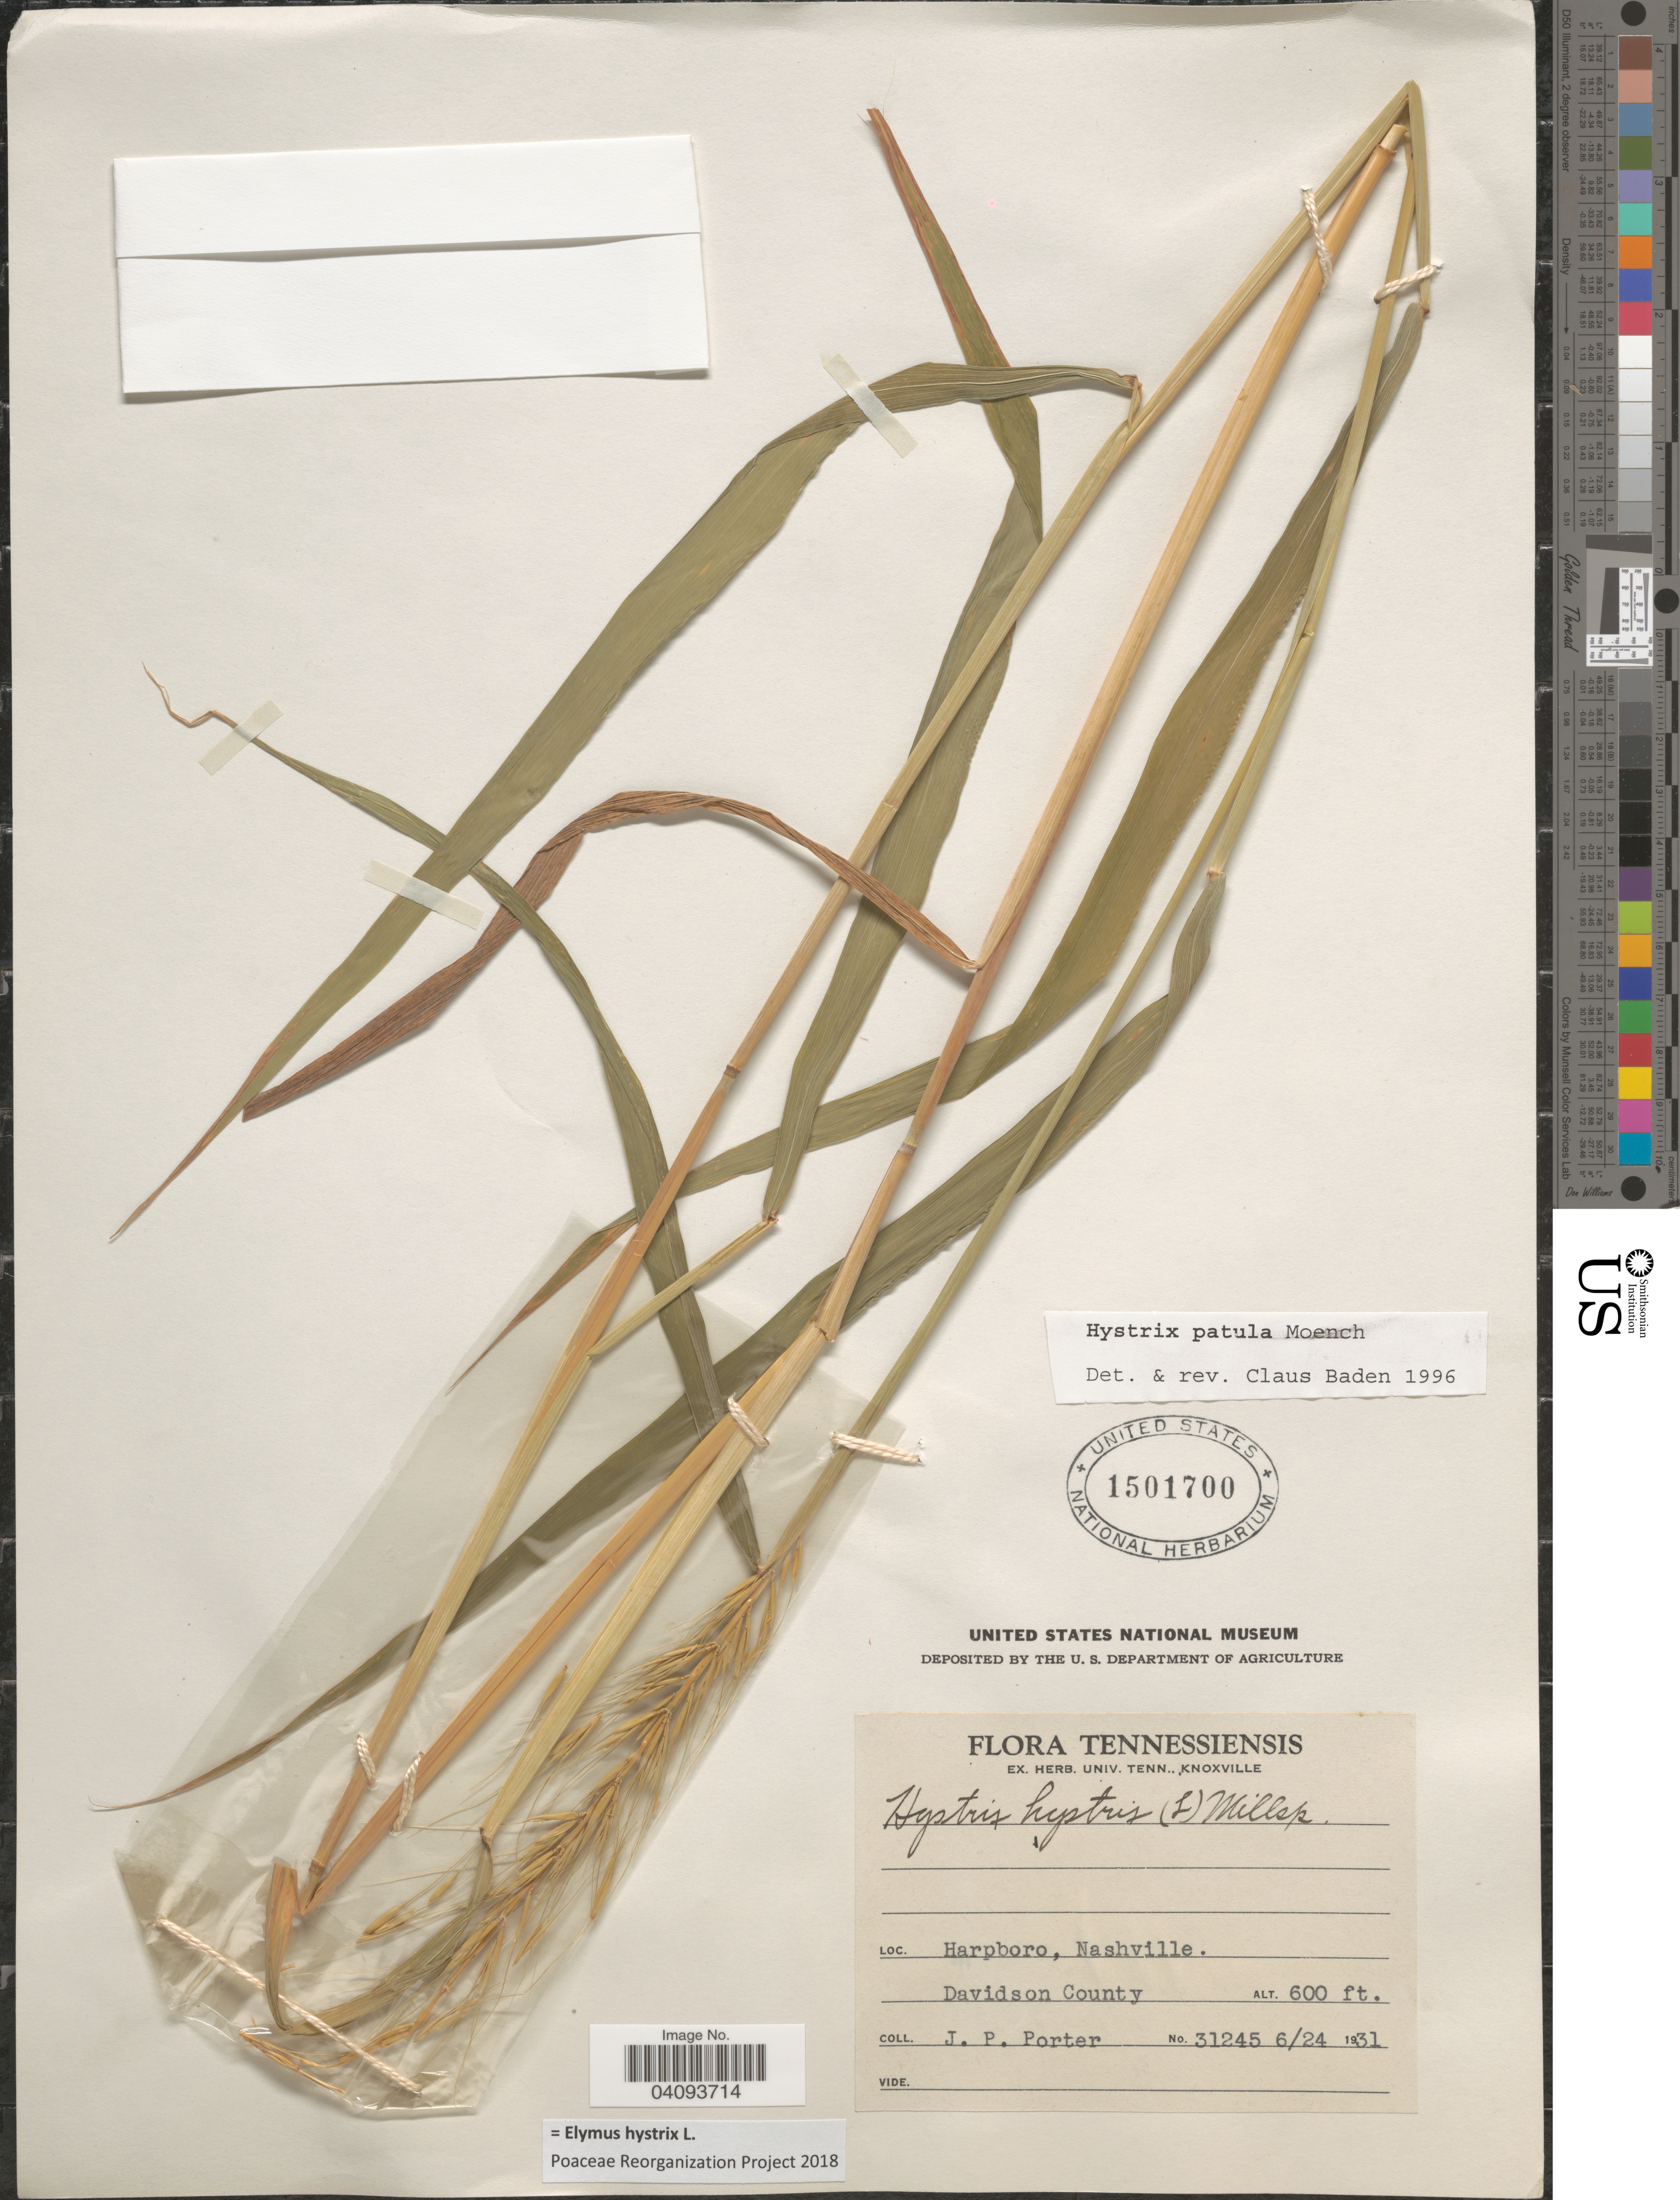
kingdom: Plantae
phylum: Tracheophyta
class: Liliopsida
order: Poales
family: Poaceae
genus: Elymus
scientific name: Elymus hystrix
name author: L.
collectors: J. Porter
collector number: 31245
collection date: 1931-06-24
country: United States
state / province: Tennessee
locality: Harpboro, Nashville. Davidson County.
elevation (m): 183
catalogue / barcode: US 1501700